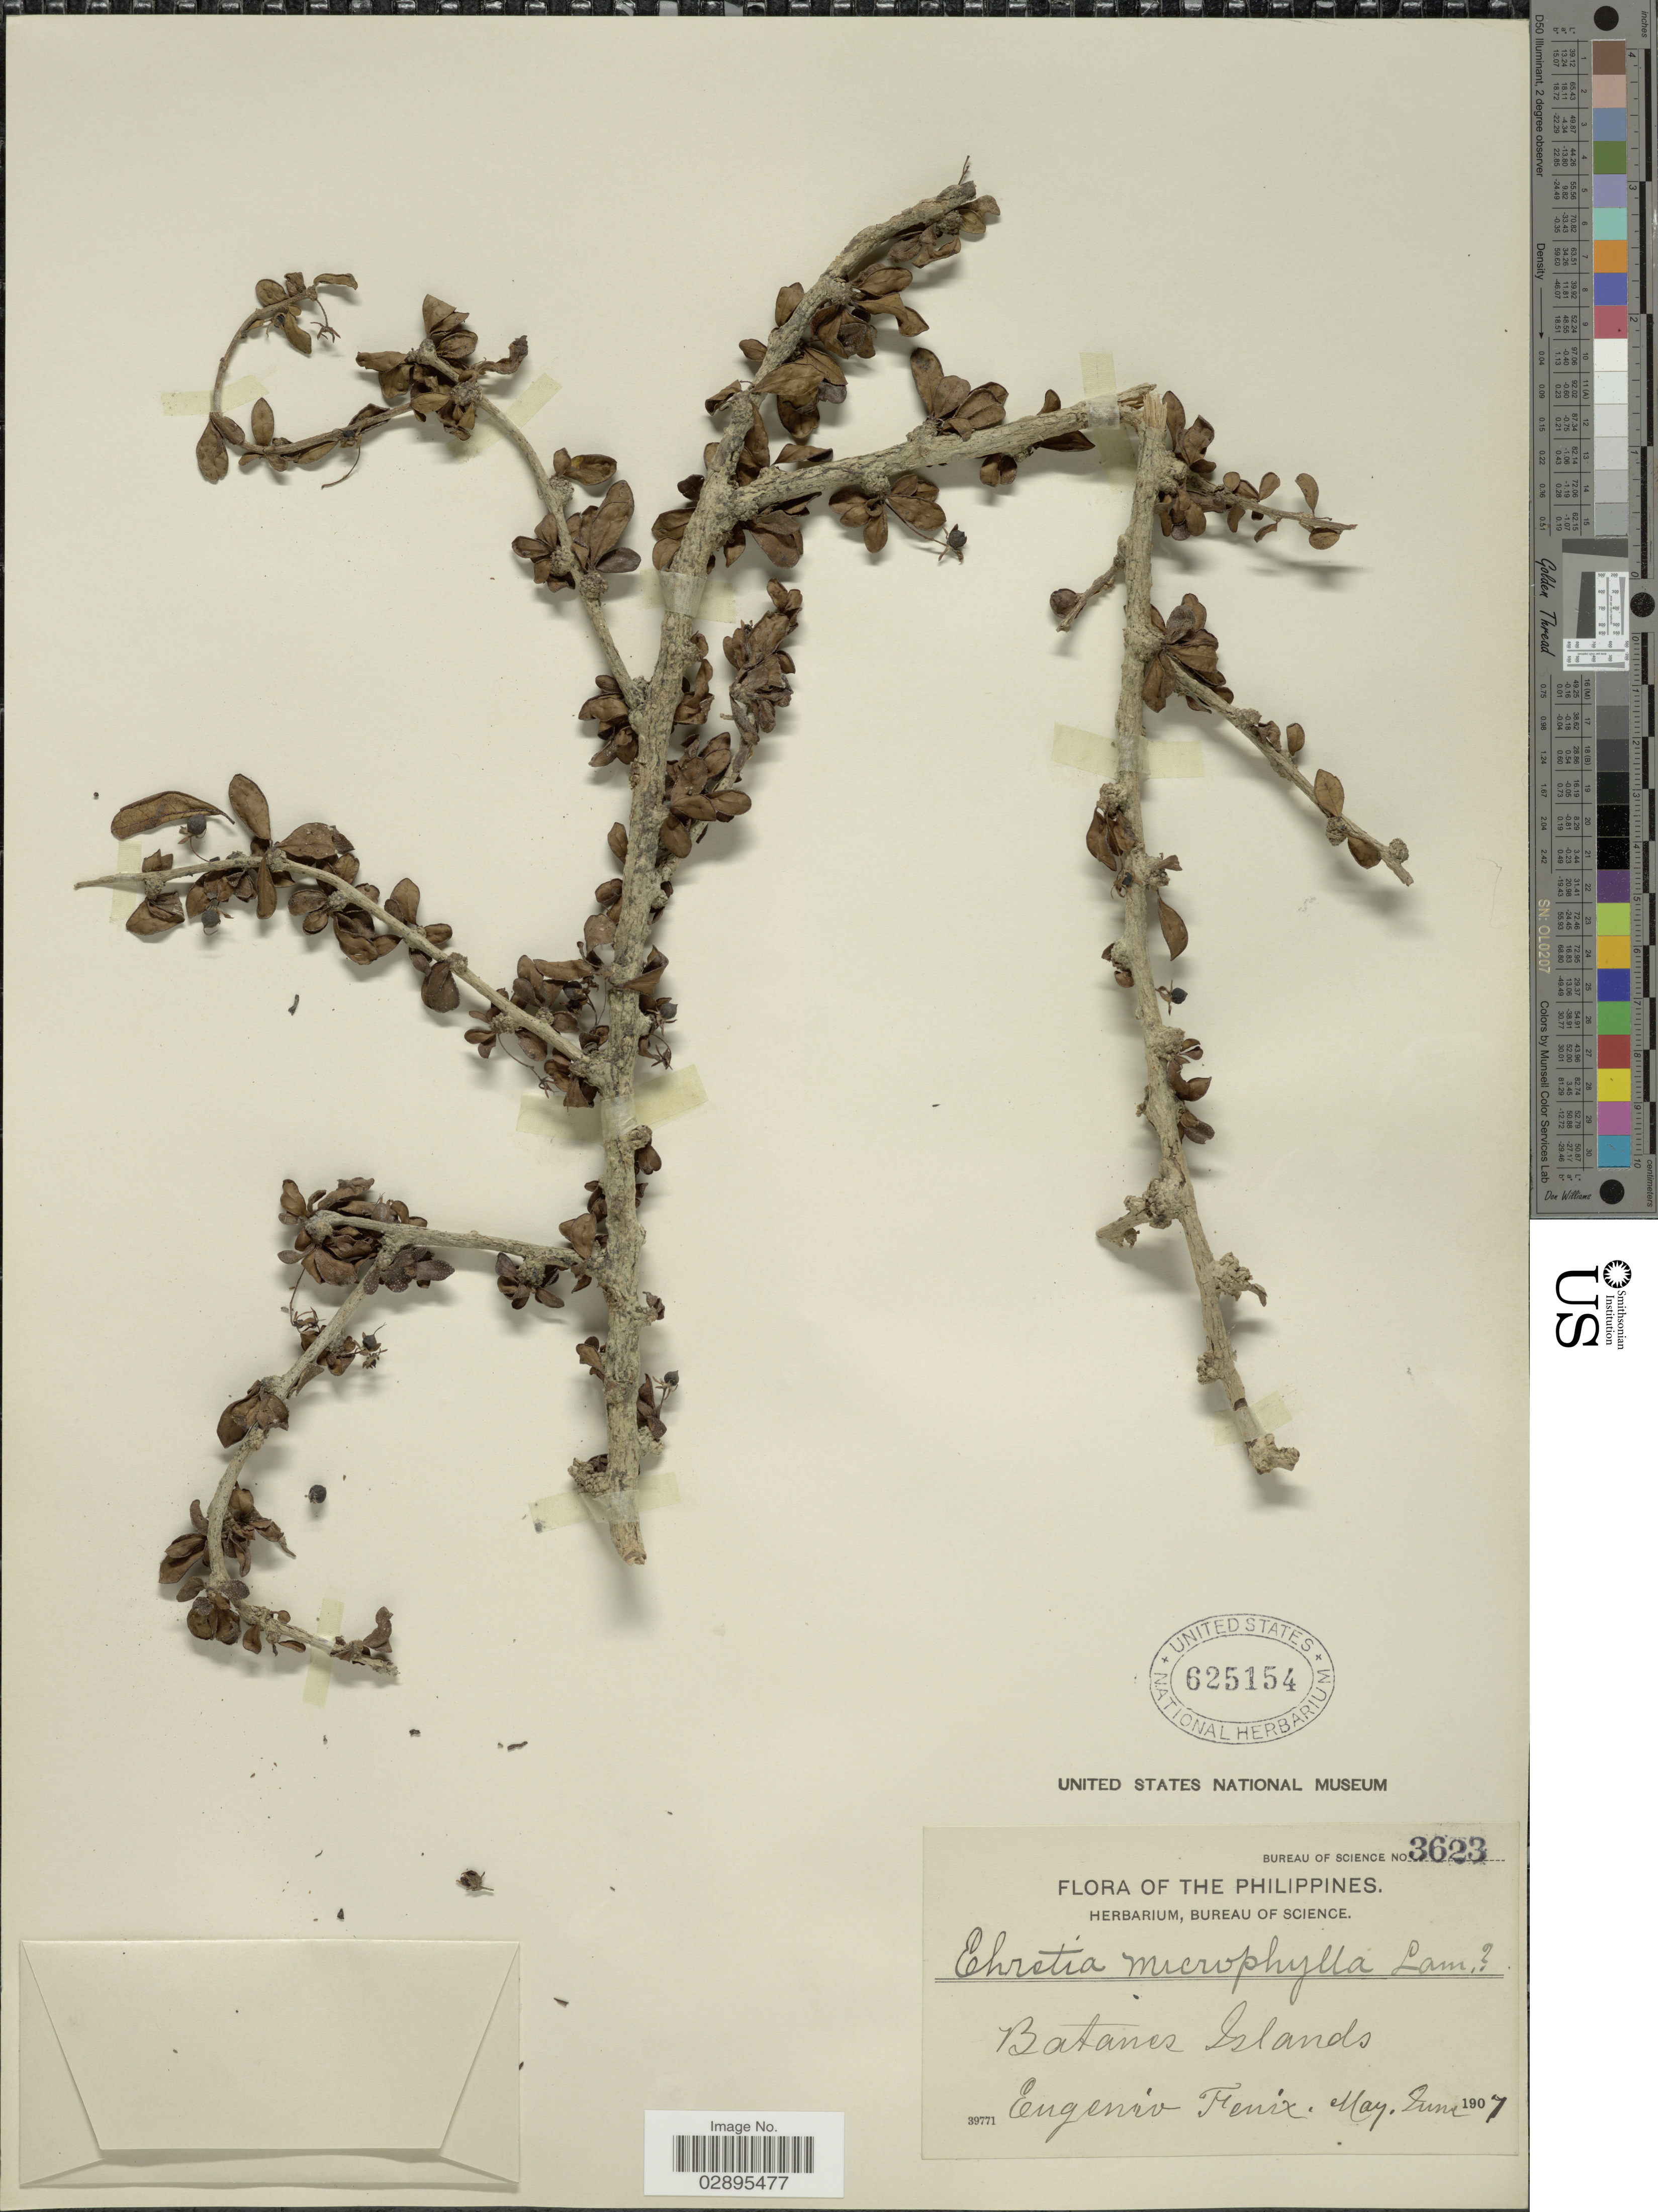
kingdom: Plantae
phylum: Tracheophyta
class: Magnoliopsida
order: Boraginales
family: Ehretiaceae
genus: Ehretia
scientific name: Ehretia microphylla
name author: Lam.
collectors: E. Fénix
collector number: Bureau of Science 3623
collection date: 1907-05/1907-06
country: Philippines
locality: Batanes Islands.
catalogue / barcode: US 625154